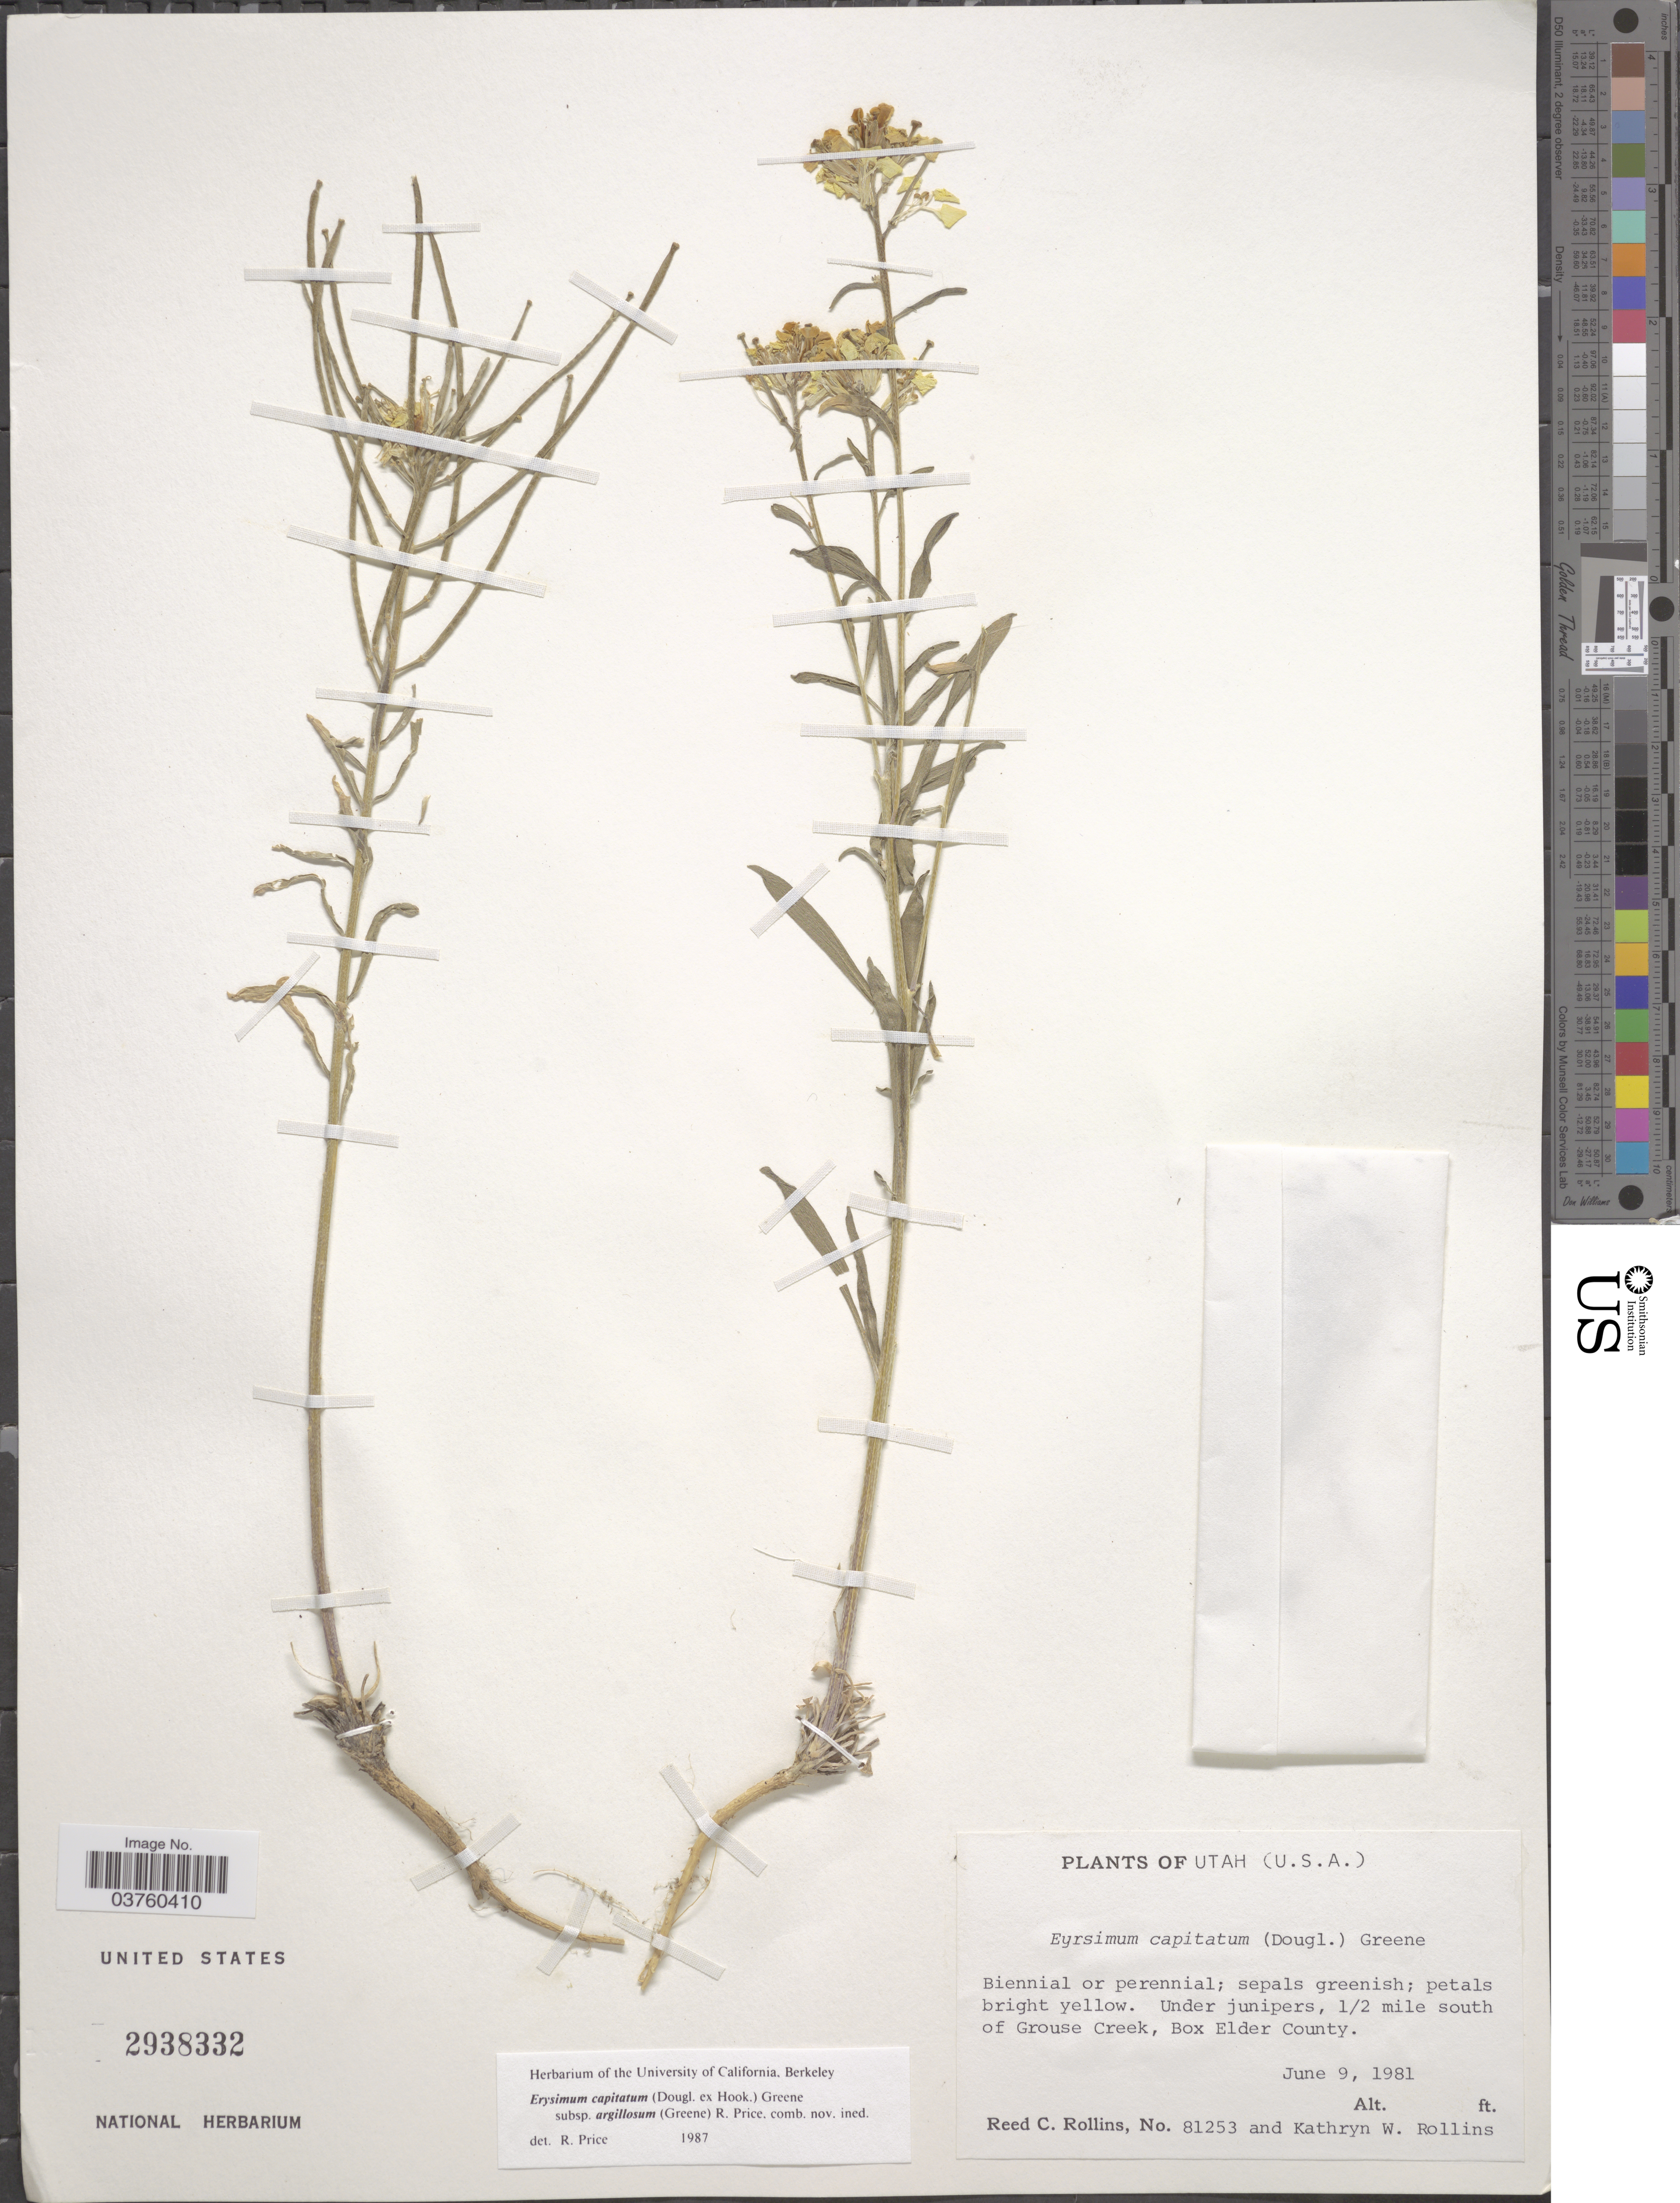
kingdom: Plantae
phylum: Tracheophyta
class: Magnoliopsida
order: Brassicales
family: Brassicaceae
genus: Erysimum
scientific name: Erysimum capitatum subsp. argillosum (Greene) R.A. Price comb. nov. ined.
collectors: R. C. Rollins & K. W. Rollins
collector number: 81253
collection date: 1981-06-09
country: United States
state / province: Utah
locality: Under junipers, 1/2 mile south of Grouse Creek, Box Elder County.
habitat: under junipers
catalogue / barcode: US 2938332